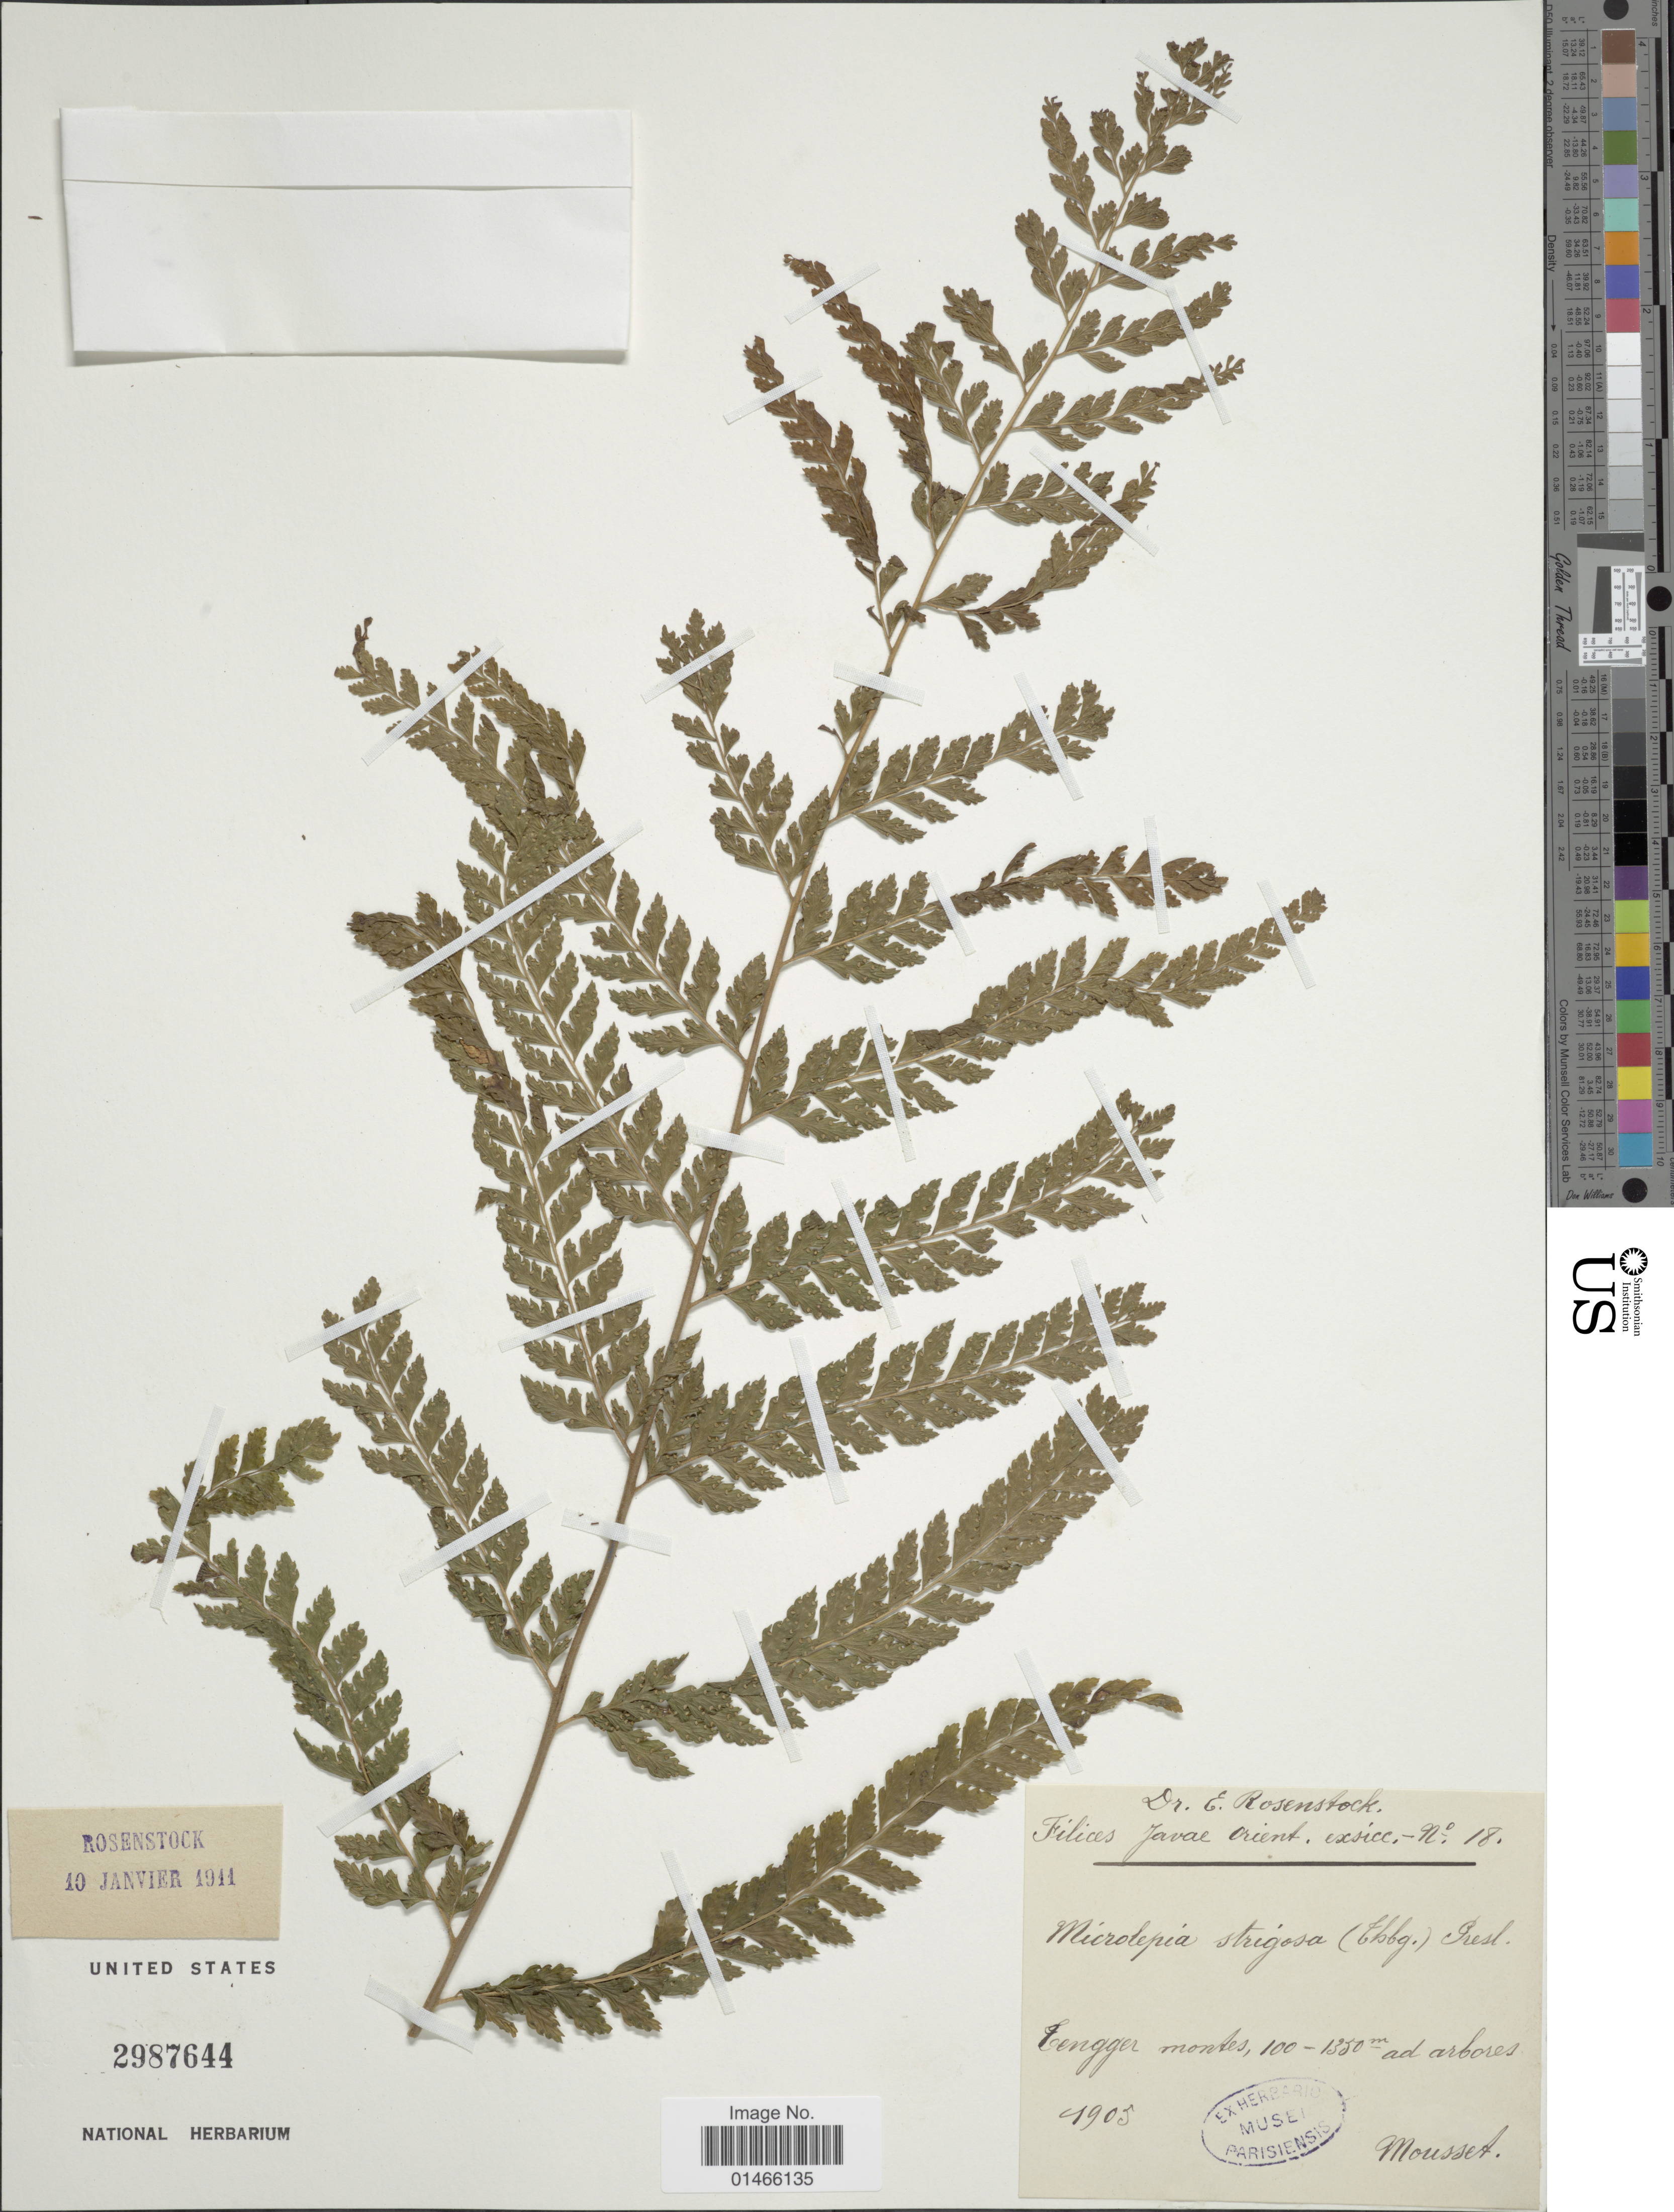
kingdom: Plantae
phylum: Tracheophyta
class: Polypodiopsida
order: Polypodiales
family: Dennstaedtiaceae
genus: Microlepia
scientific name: Microlepia strigosa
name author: (Thunb.) J. Presl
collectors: Mousset, --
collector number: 18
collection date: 1905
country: Indonesia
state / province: Java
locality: Tengger Montes, ad arbores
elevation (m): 100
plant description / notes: Corrected "Tengger Montes, ada arbores" to Tengger Montes, ad arbores.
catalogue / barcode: US 2987644